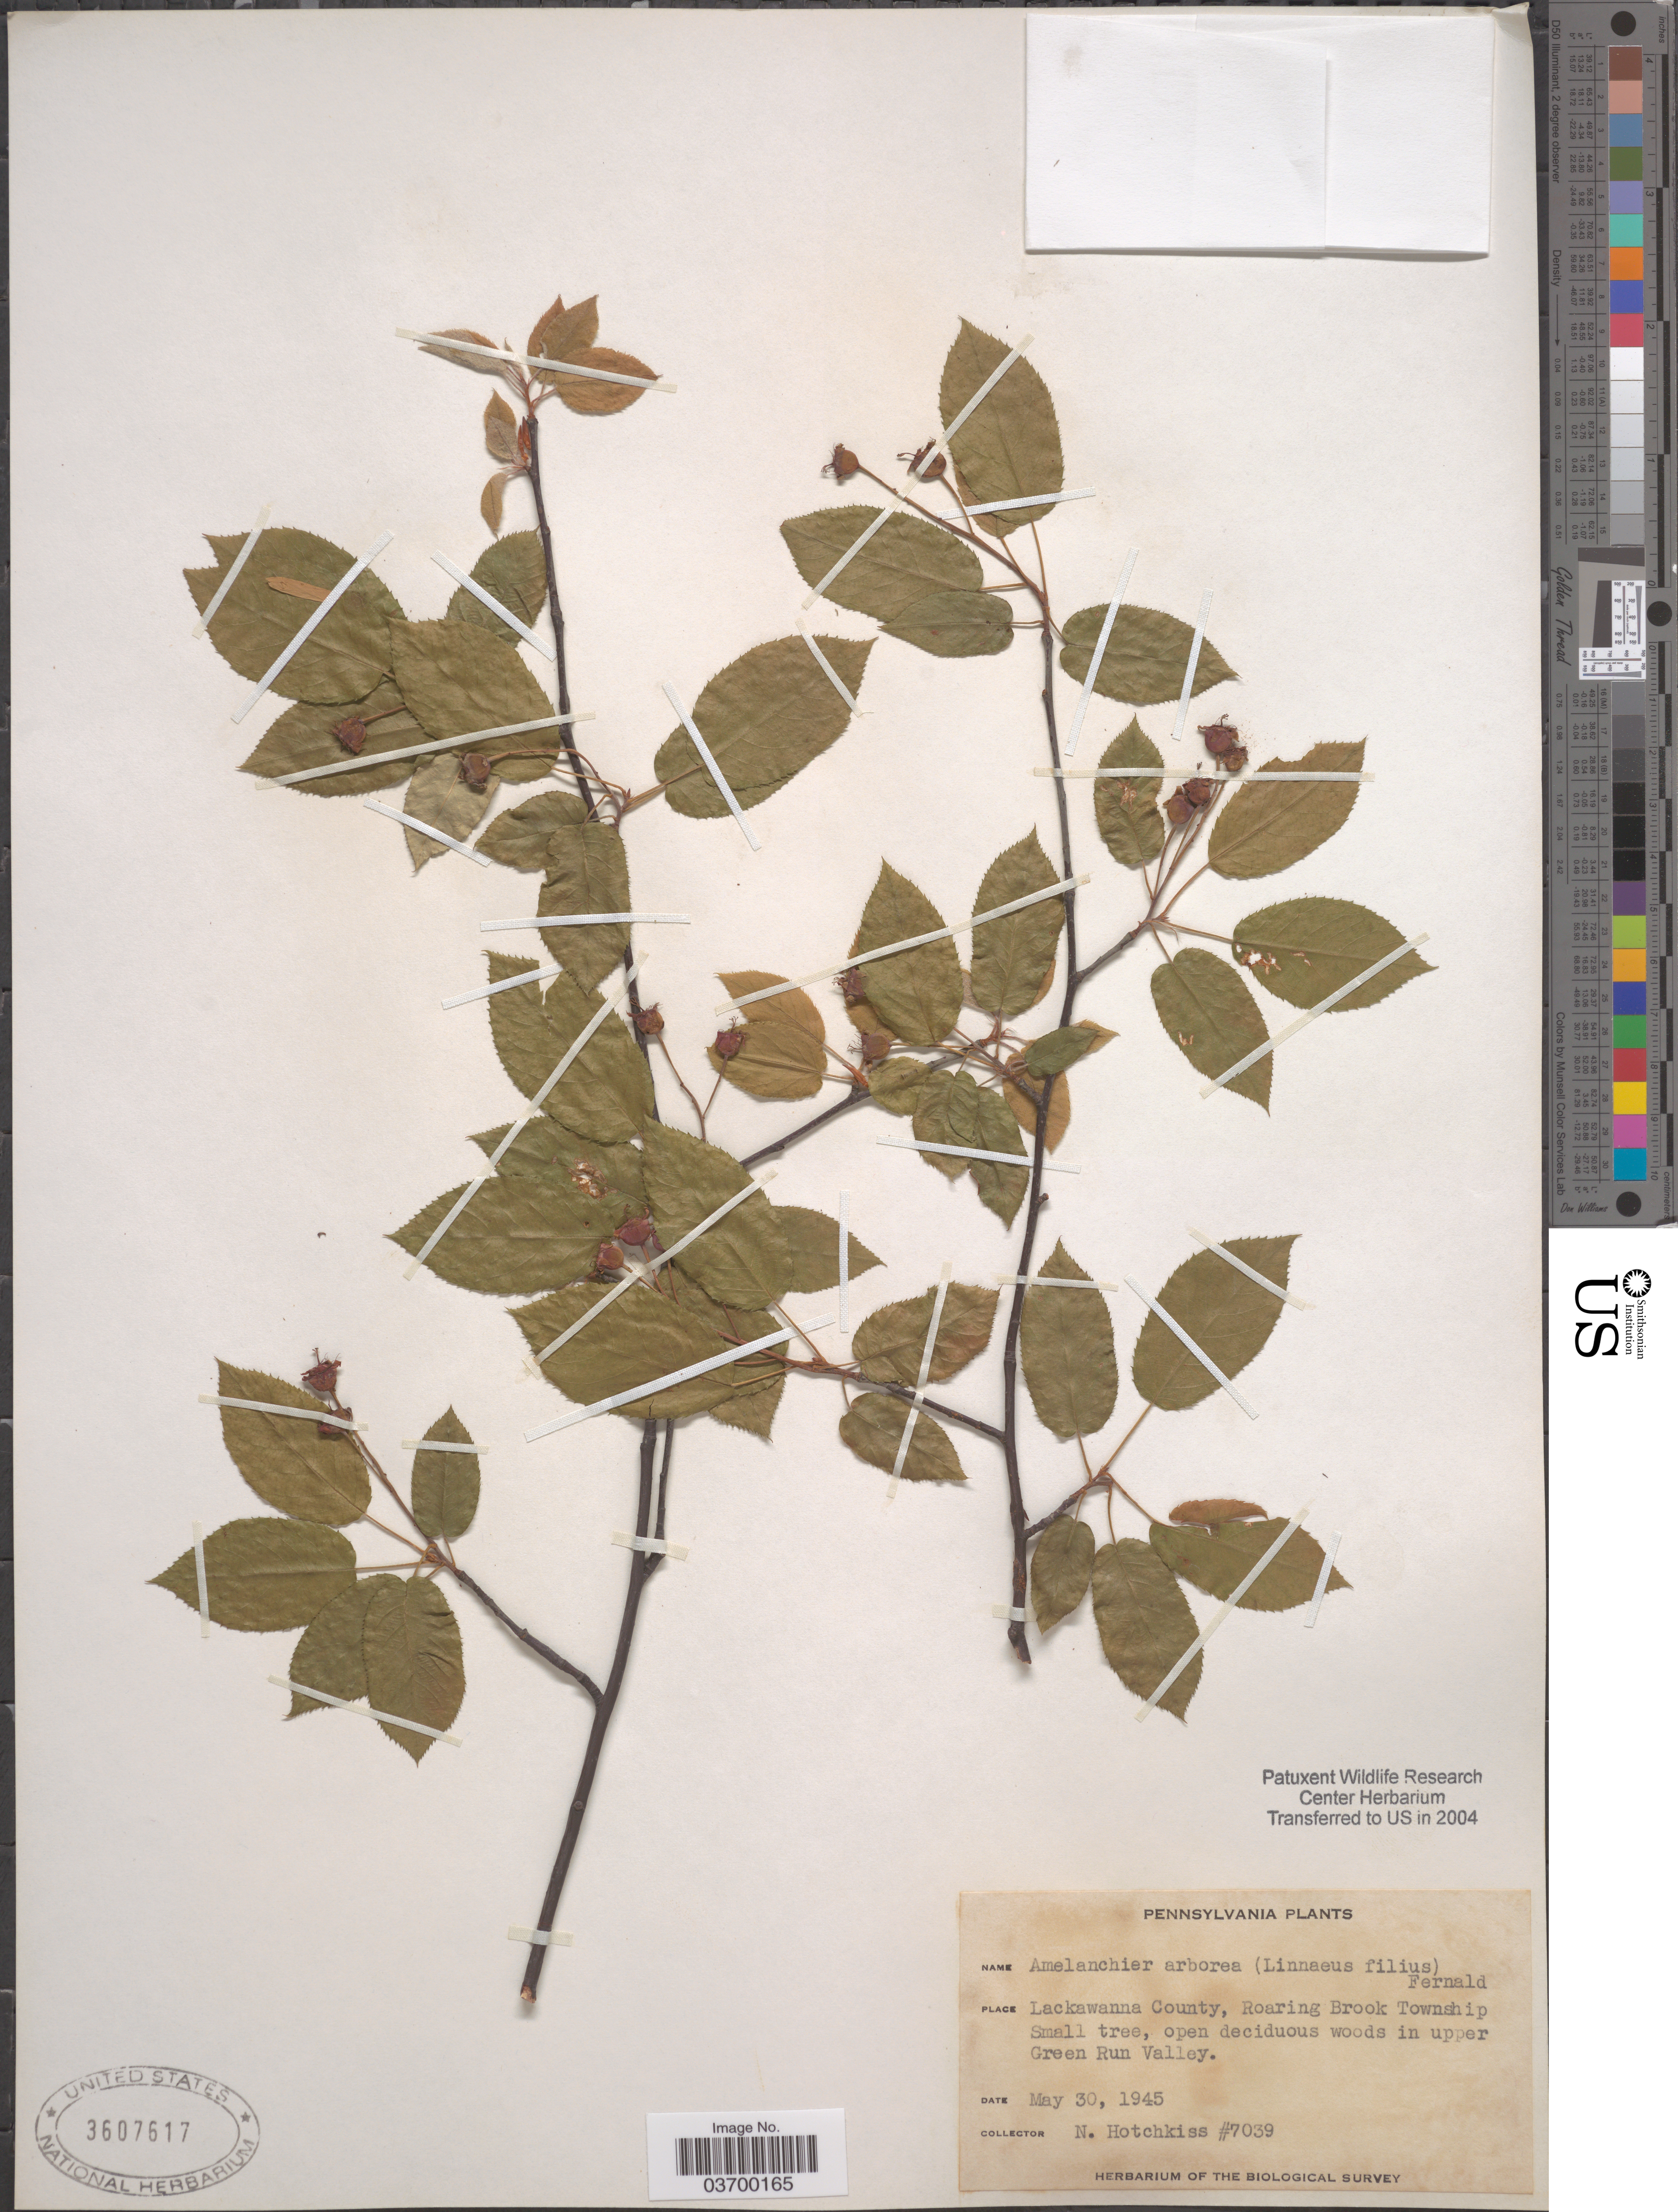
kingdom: Plantae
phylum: Tracheophyta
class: Magnoliopsida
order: Rosales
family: Rosaceae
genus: Amelanchier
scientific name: Amelanchier arborea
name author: (F. Michx.) Fernald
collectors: N. Hotchkiss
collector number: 7039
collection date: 1945-05-30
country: United States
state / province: Pennsylvania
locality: Lackawanna County, Roaring Brook Township. In upper Green Run Valley.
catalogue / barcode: US 3607617